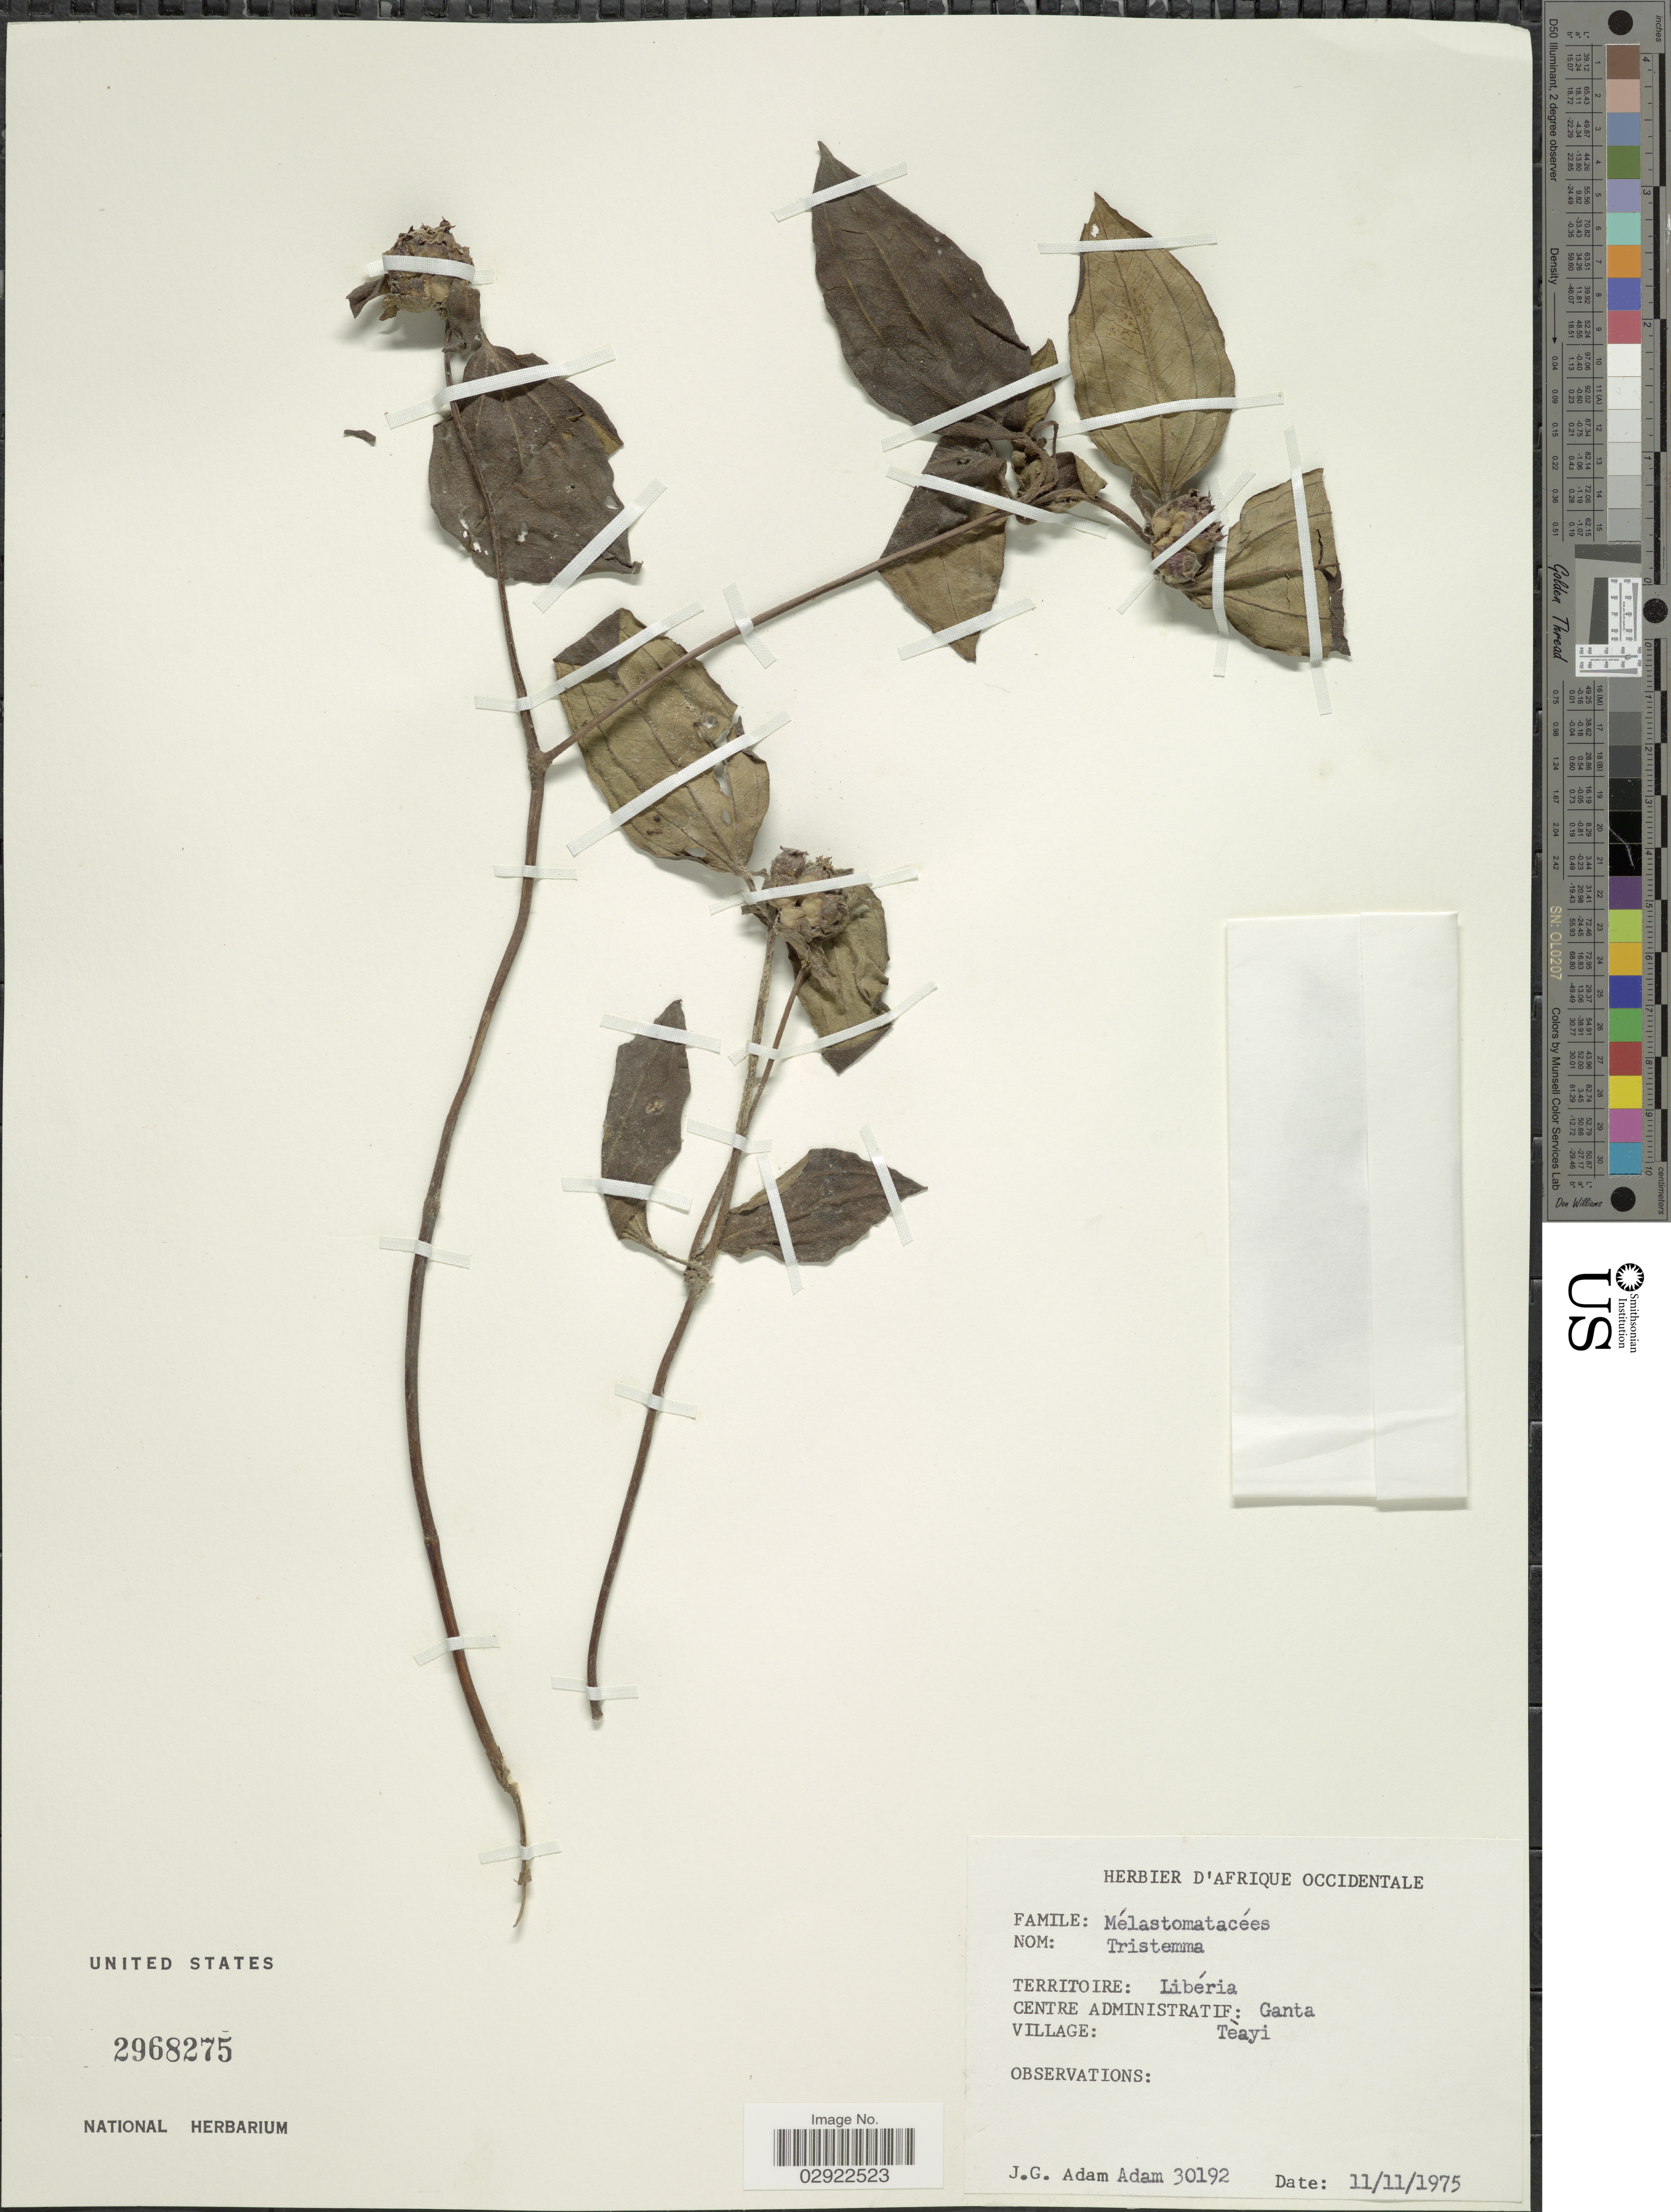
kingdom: Plantae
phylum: Tracheophyta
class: Magnoliopsida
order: Myrtales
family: Melastomataceae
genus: Tristemma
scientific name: Tristemma mauritianum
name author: J.F. Gmel.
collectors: J. Adam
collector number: Adam 30192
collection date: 1975-11-11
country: Liberia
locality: Ganta, Village, Teàyi.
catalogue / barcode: US 2968275